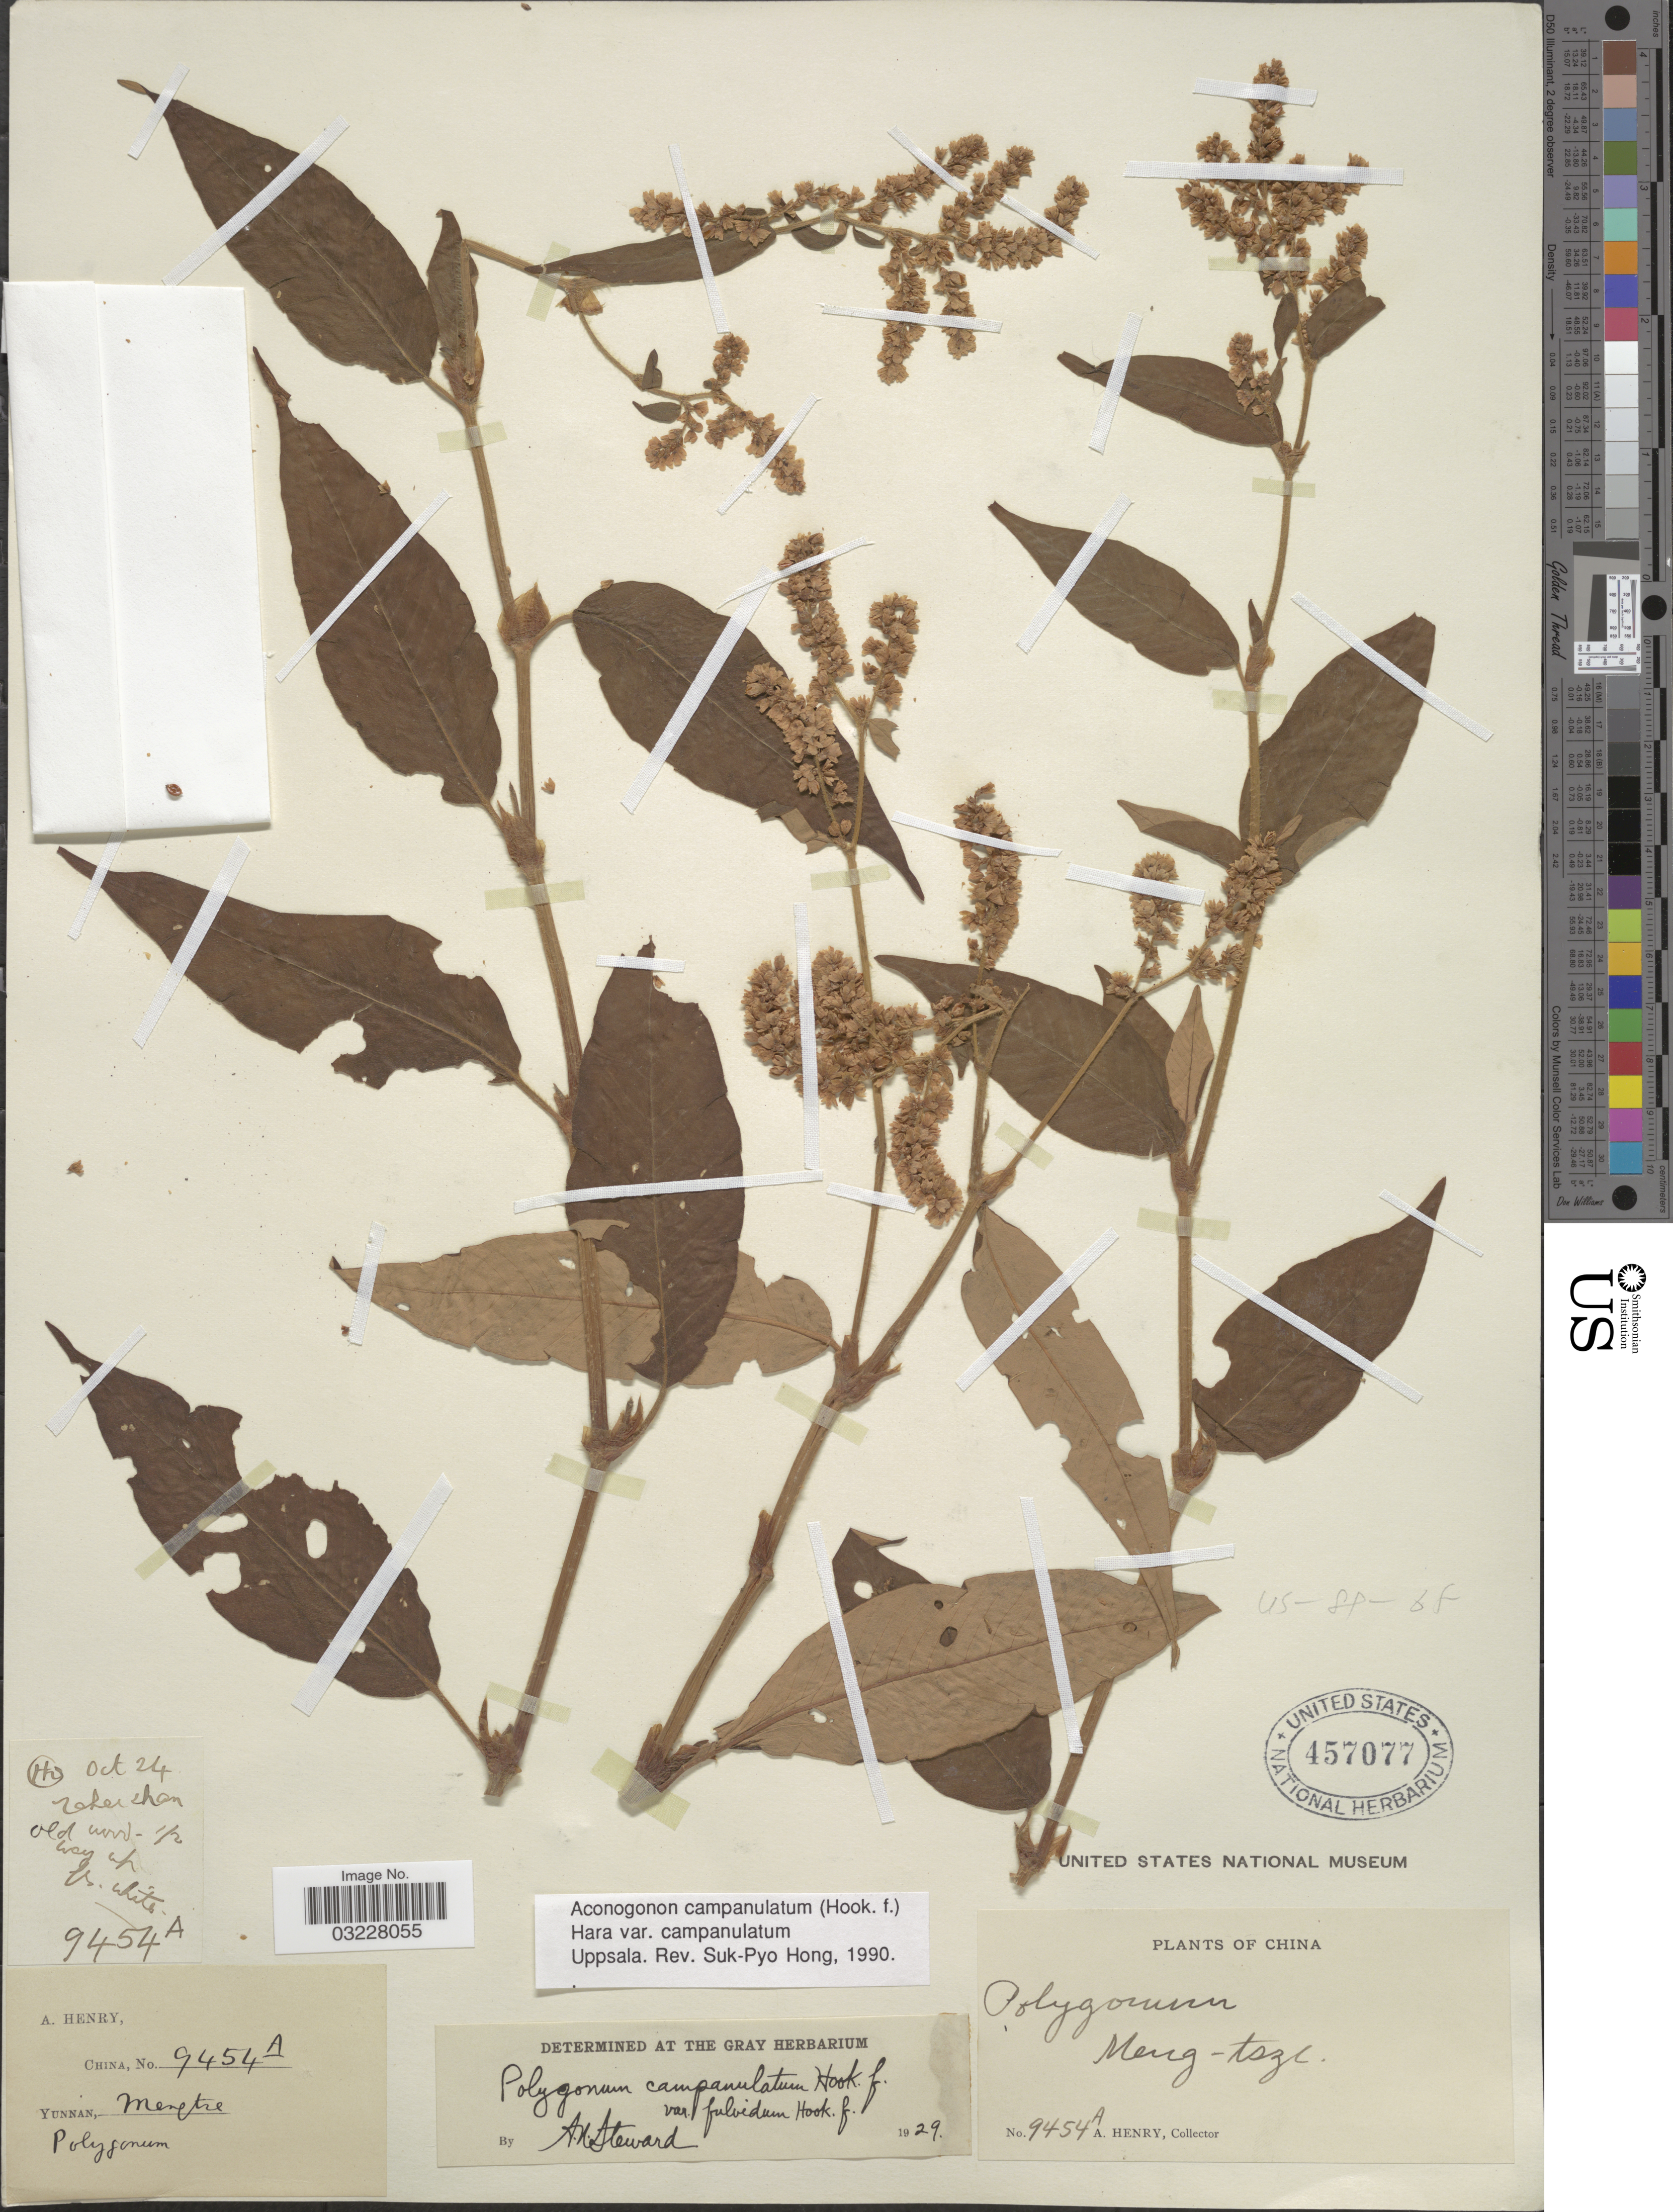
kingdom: Plantae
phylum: Tracheophyta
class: Magnoliopsida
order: Caryophyllales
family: Polygonaceae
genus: Koenigia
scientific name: Koenigia campanulata var. campanulata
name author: (Hook. f.) T.M. Schust. & Reveal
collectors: A. Henry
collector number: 9454 A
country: China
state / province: Yunnan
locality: Meng-tsze. Zaher shan. Ho.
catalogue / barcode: US 457077